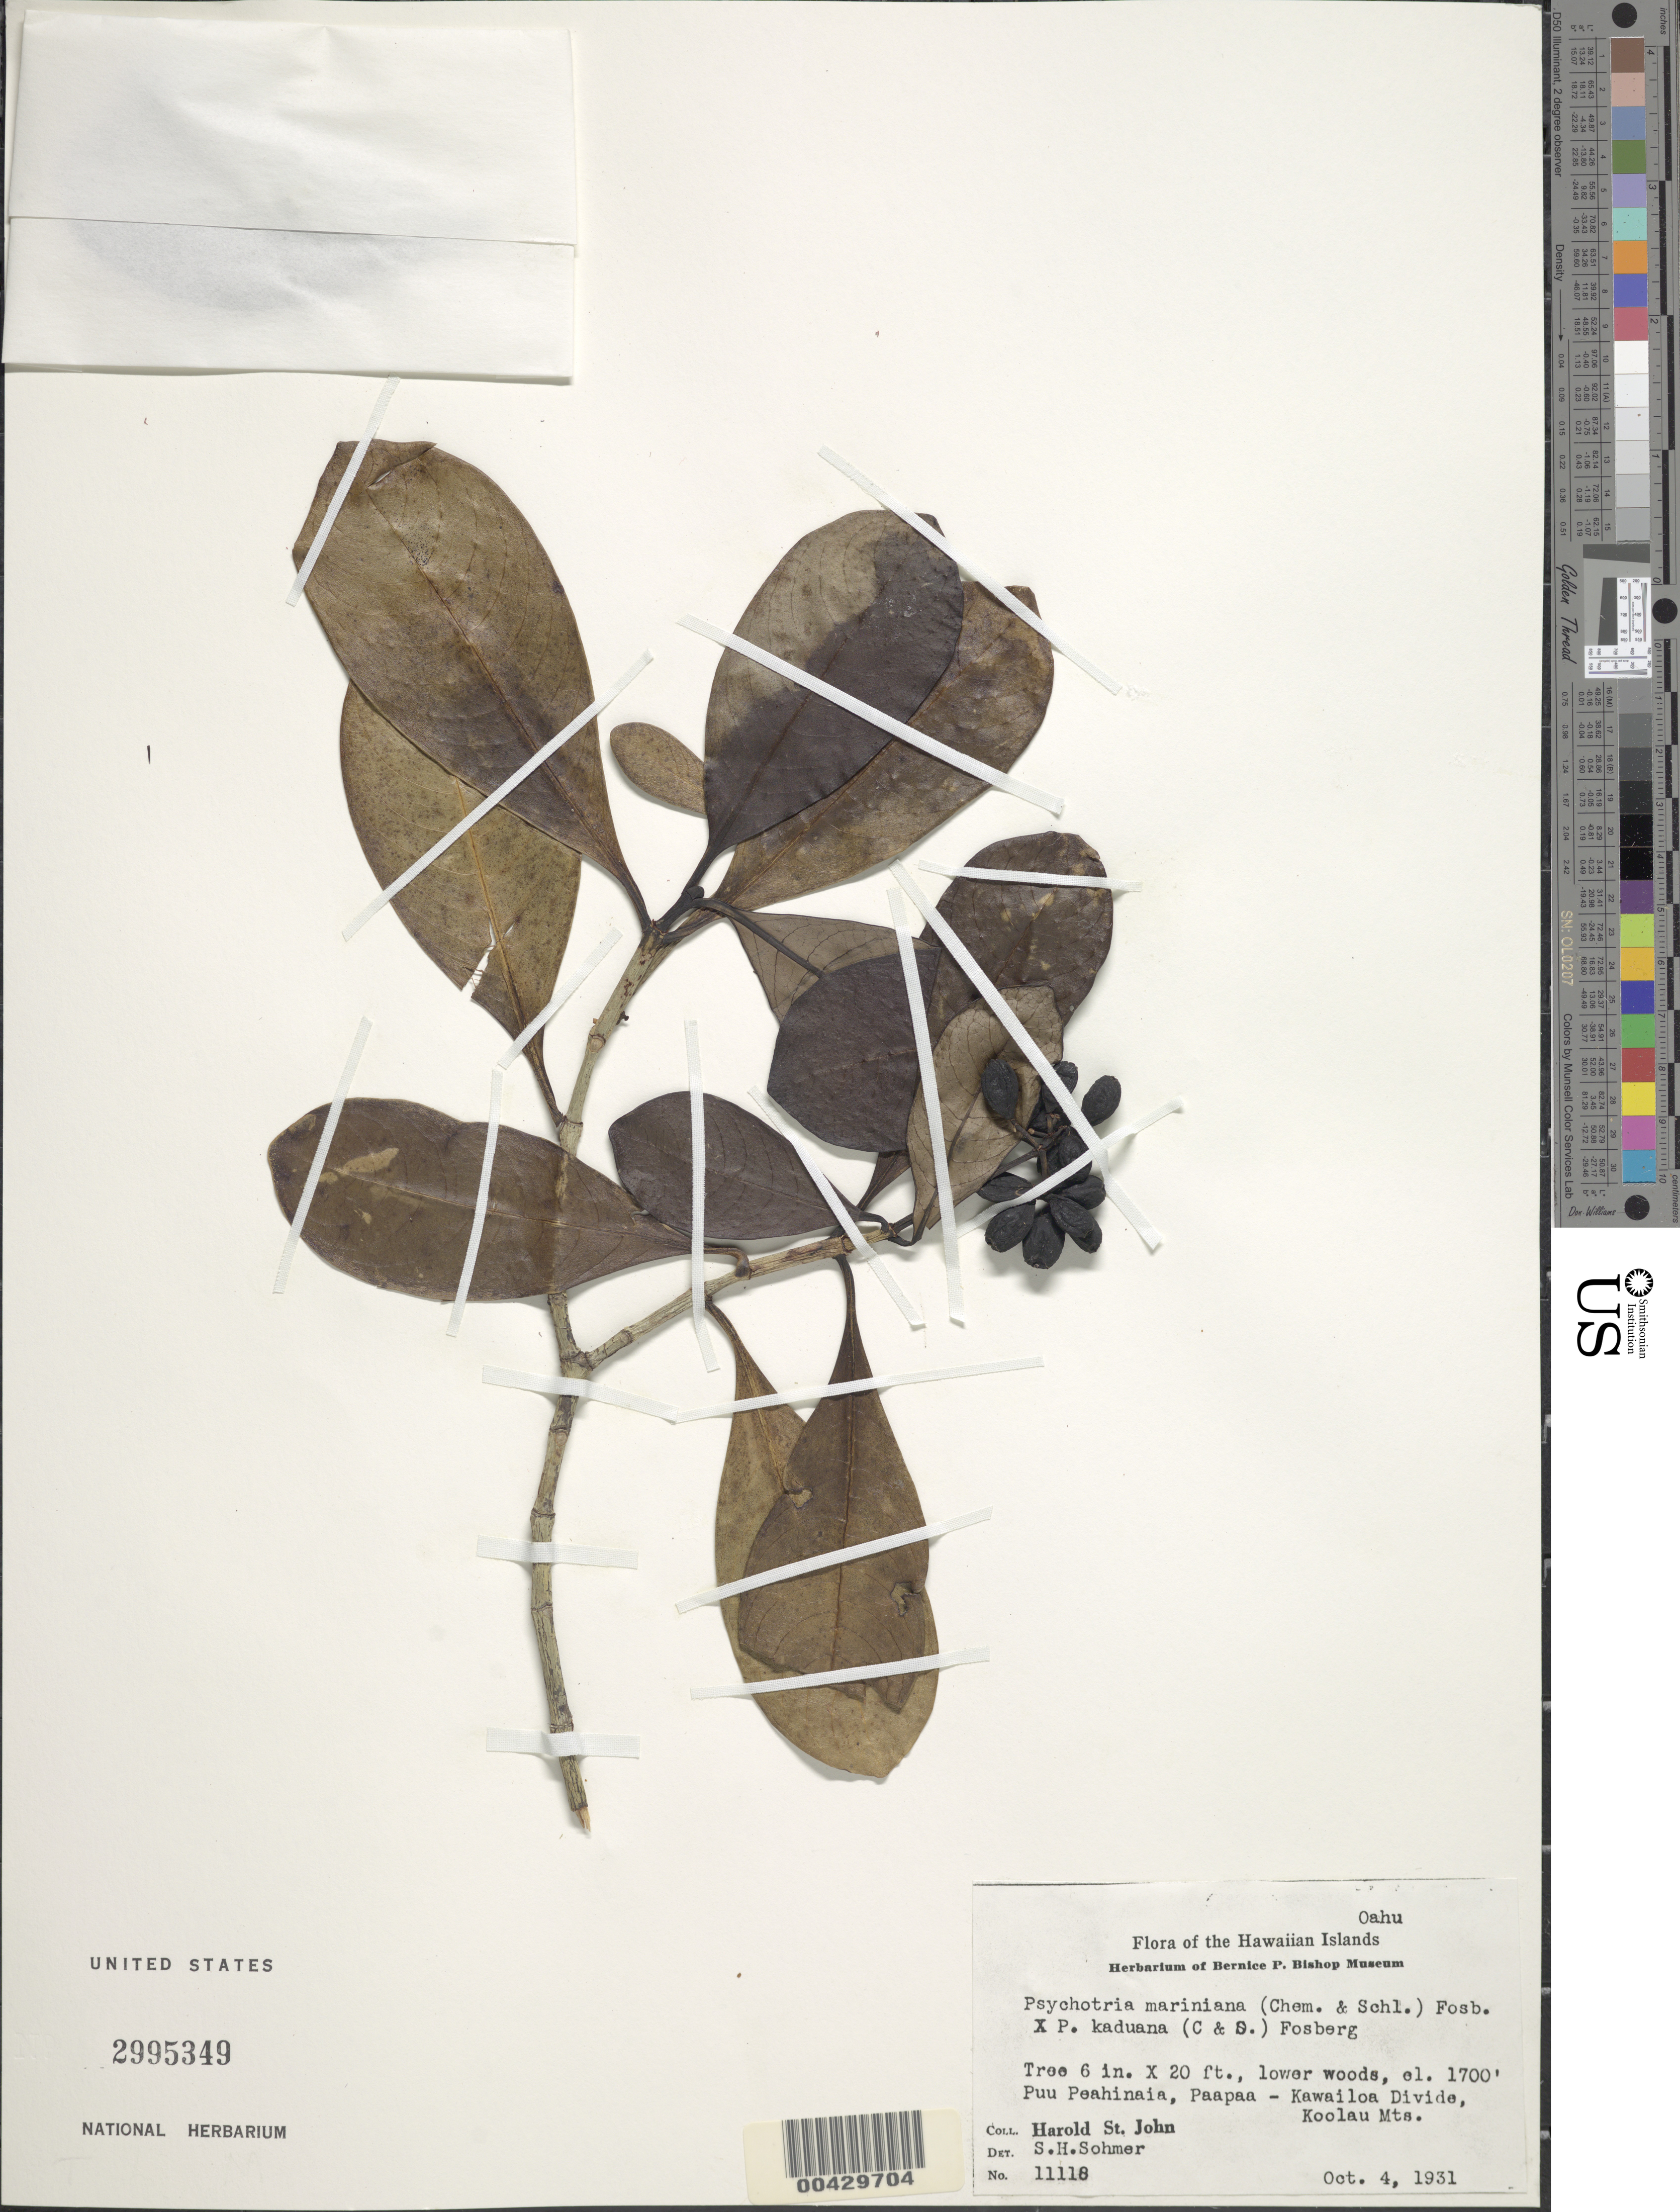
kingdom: Plantae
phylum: Tracheophyta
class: Magnoliopsida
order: Gentianales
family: Rubiaceae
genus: Psychotria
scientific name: Psychotria mariniana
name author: (Cham. & Schltdl.) Fosberg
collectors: H. St. John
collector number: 11118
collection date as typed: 4 Oct 1931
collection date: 1931-10-04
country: United States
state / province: Hawaii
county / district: Honolulu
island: Oahu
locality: Puu Peahinaia, Paapaa - Kawailoa Divide, Koolau Mountains.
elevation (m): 518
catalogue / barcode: US 2995349